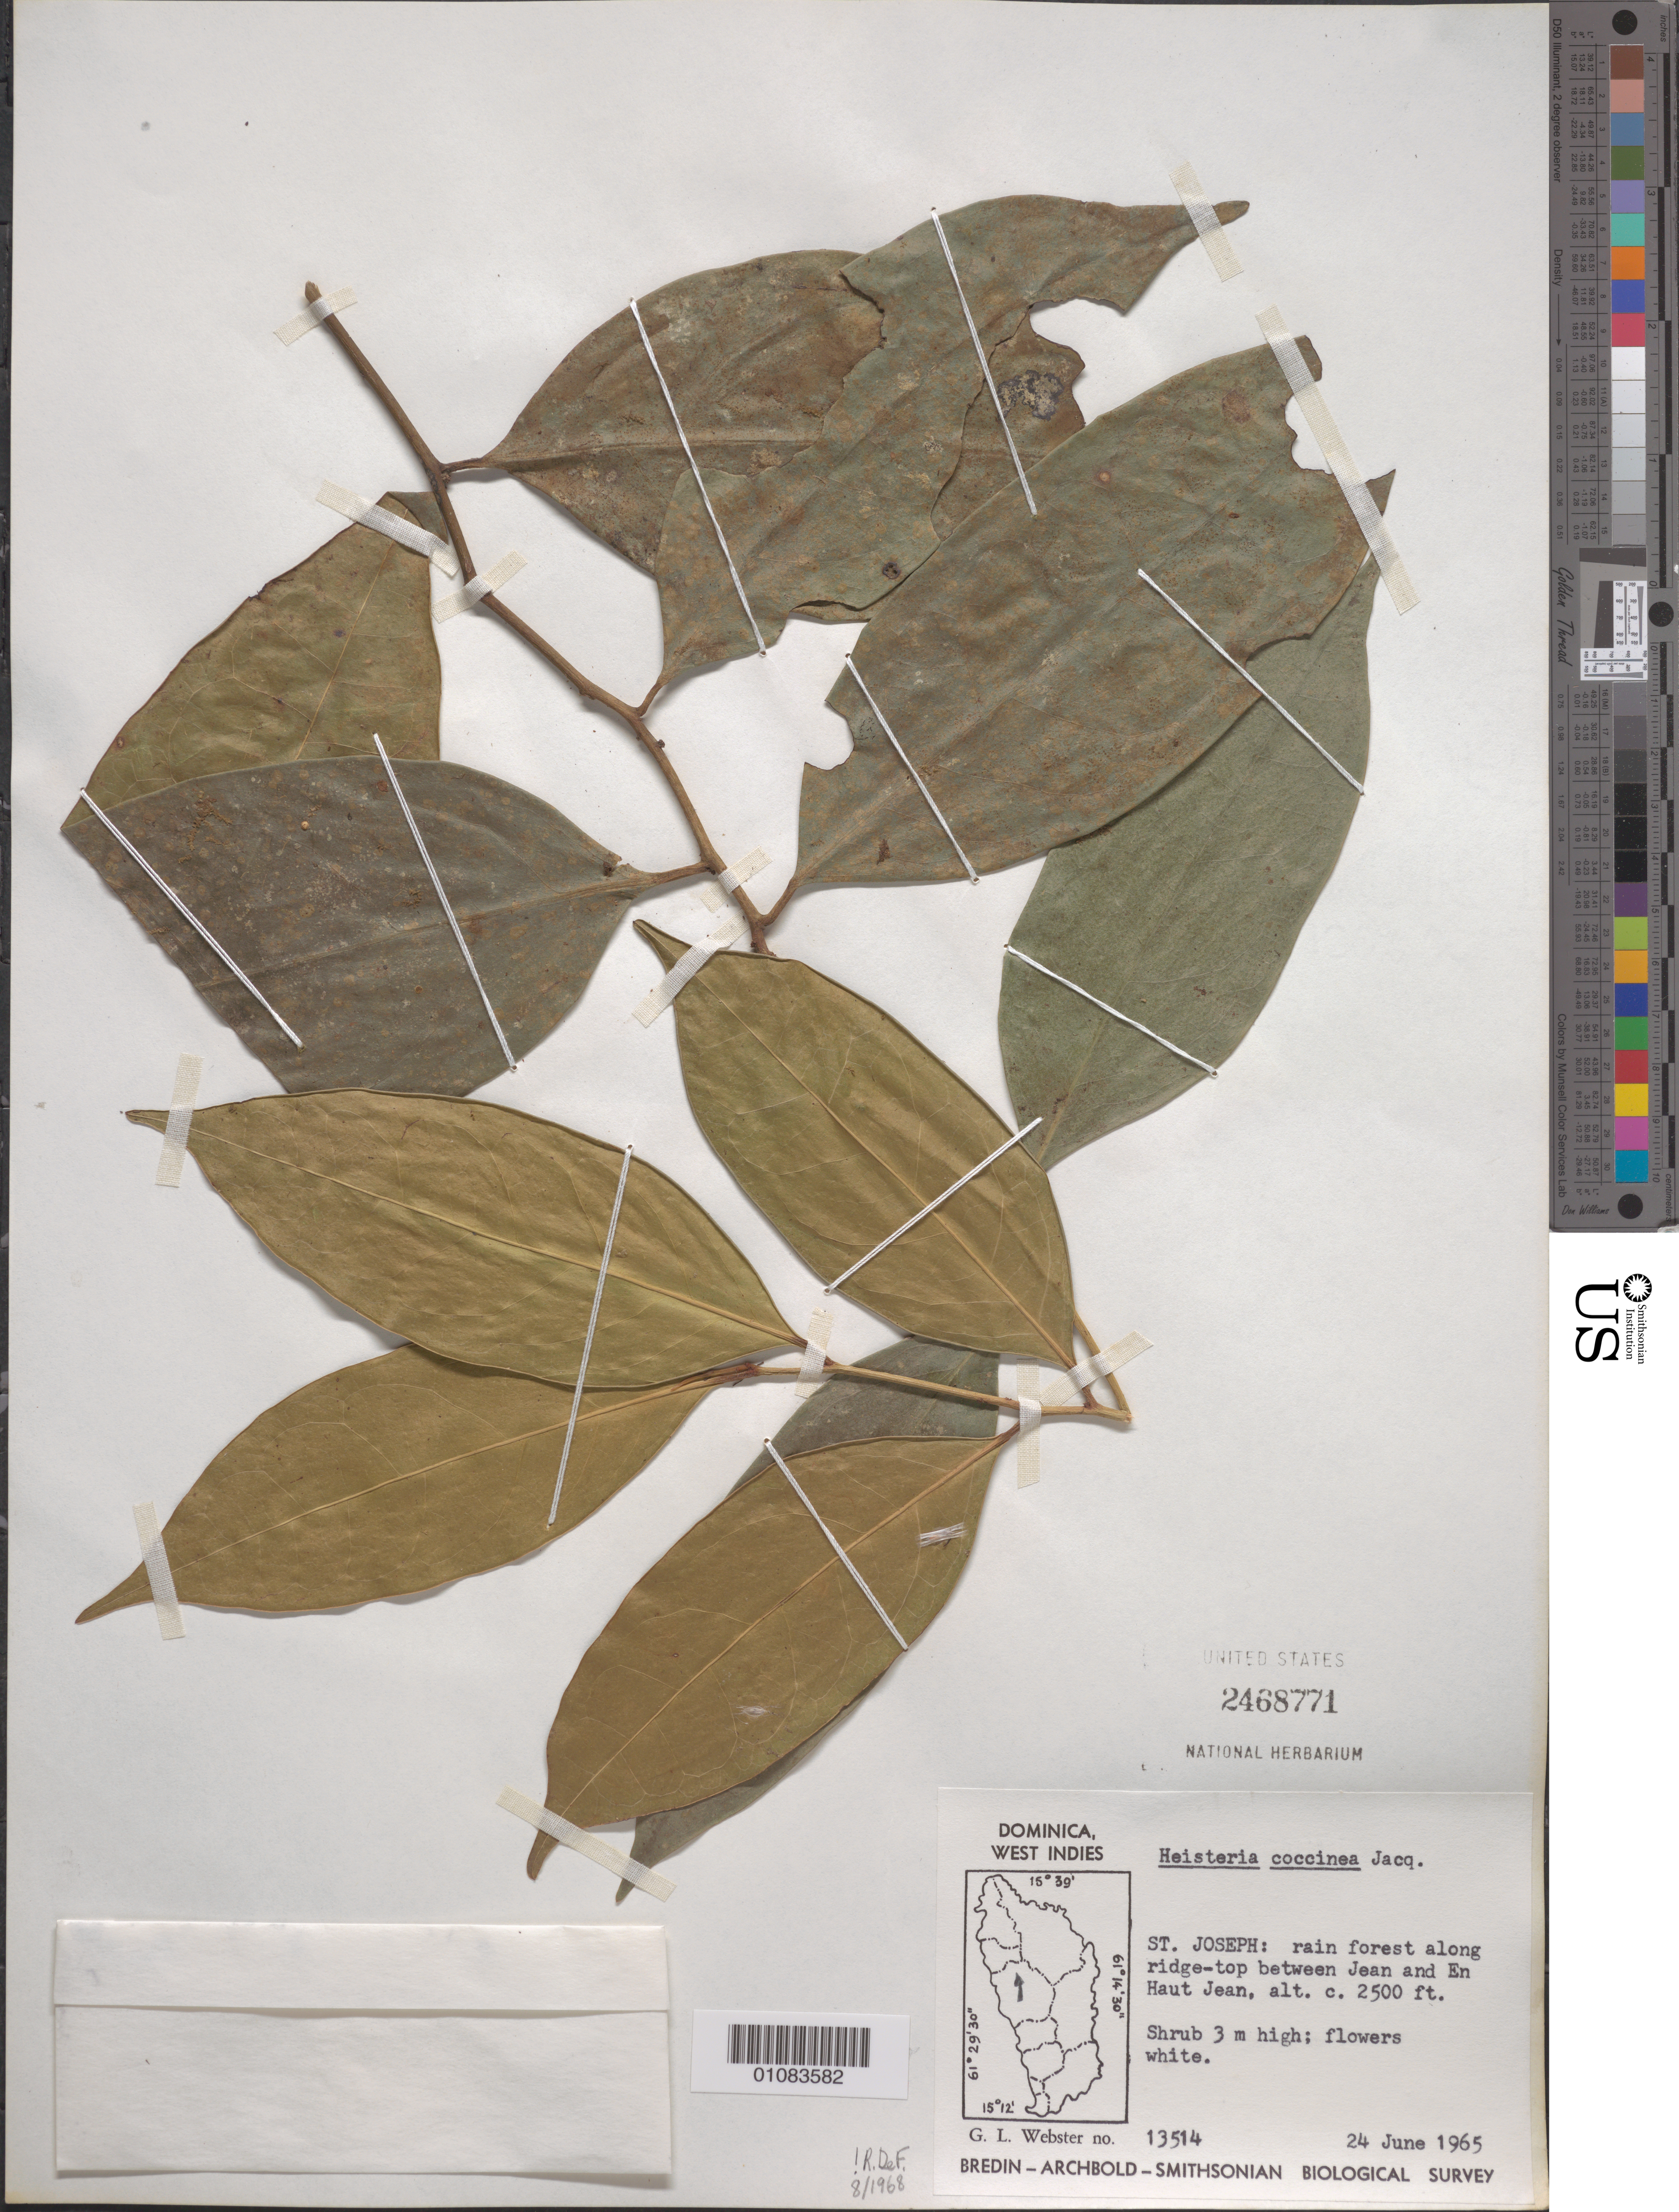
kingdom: Plantae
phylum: Tracheophyta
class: Magnoliopsida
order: Santalales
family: Erythropalaceae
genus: Heisteria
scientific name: Heisteria coccinea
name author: Jacq.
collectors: G. L. Webster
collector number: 13514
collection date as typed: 24 Jun 1965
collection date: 1965-06-24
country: Dominica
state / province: St. Joseph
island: Dominica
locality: Between Jean and En Haut Jean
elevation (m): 762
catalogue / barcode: US 2468771